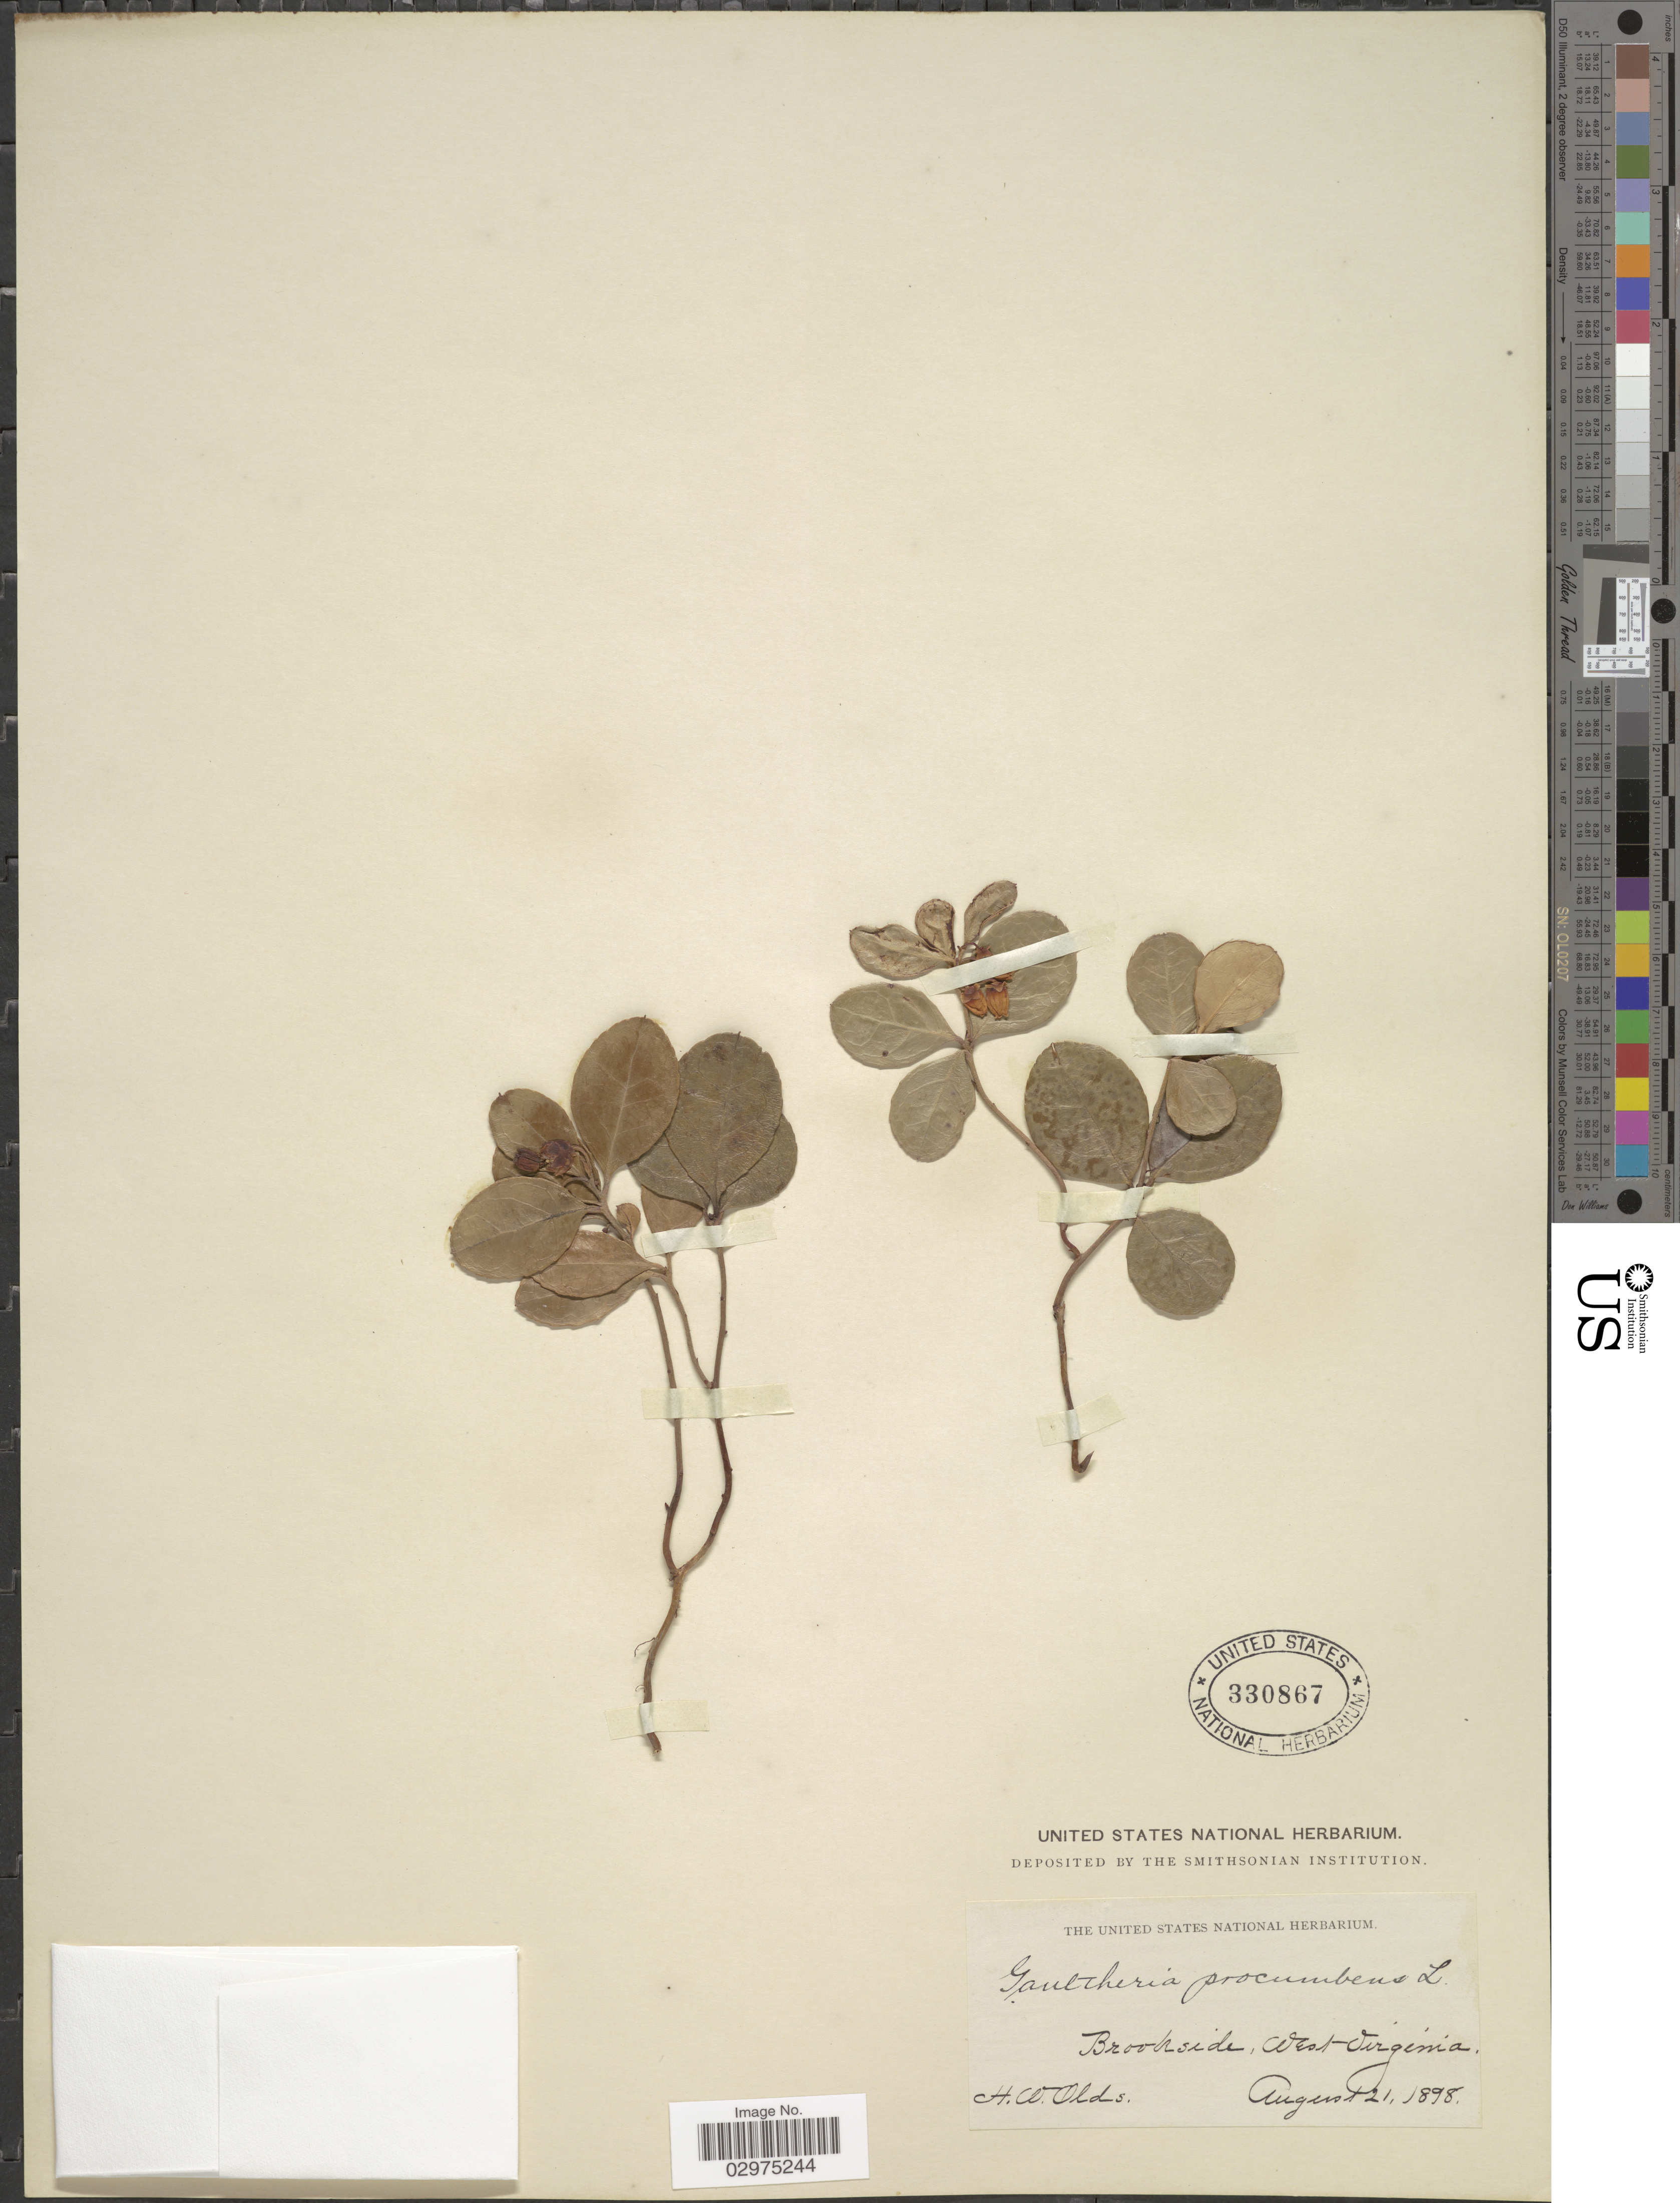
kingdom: Plantae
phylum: Tracheophyta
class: Magnoliopsida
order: Ericales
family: Ericaceae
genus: Gaultheria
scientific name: Gaultheria procumbens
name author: L.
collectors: H. W. Olds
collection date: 1898-08-21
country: United States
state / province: West Virginia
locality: Brookside.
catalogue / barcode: US 330867